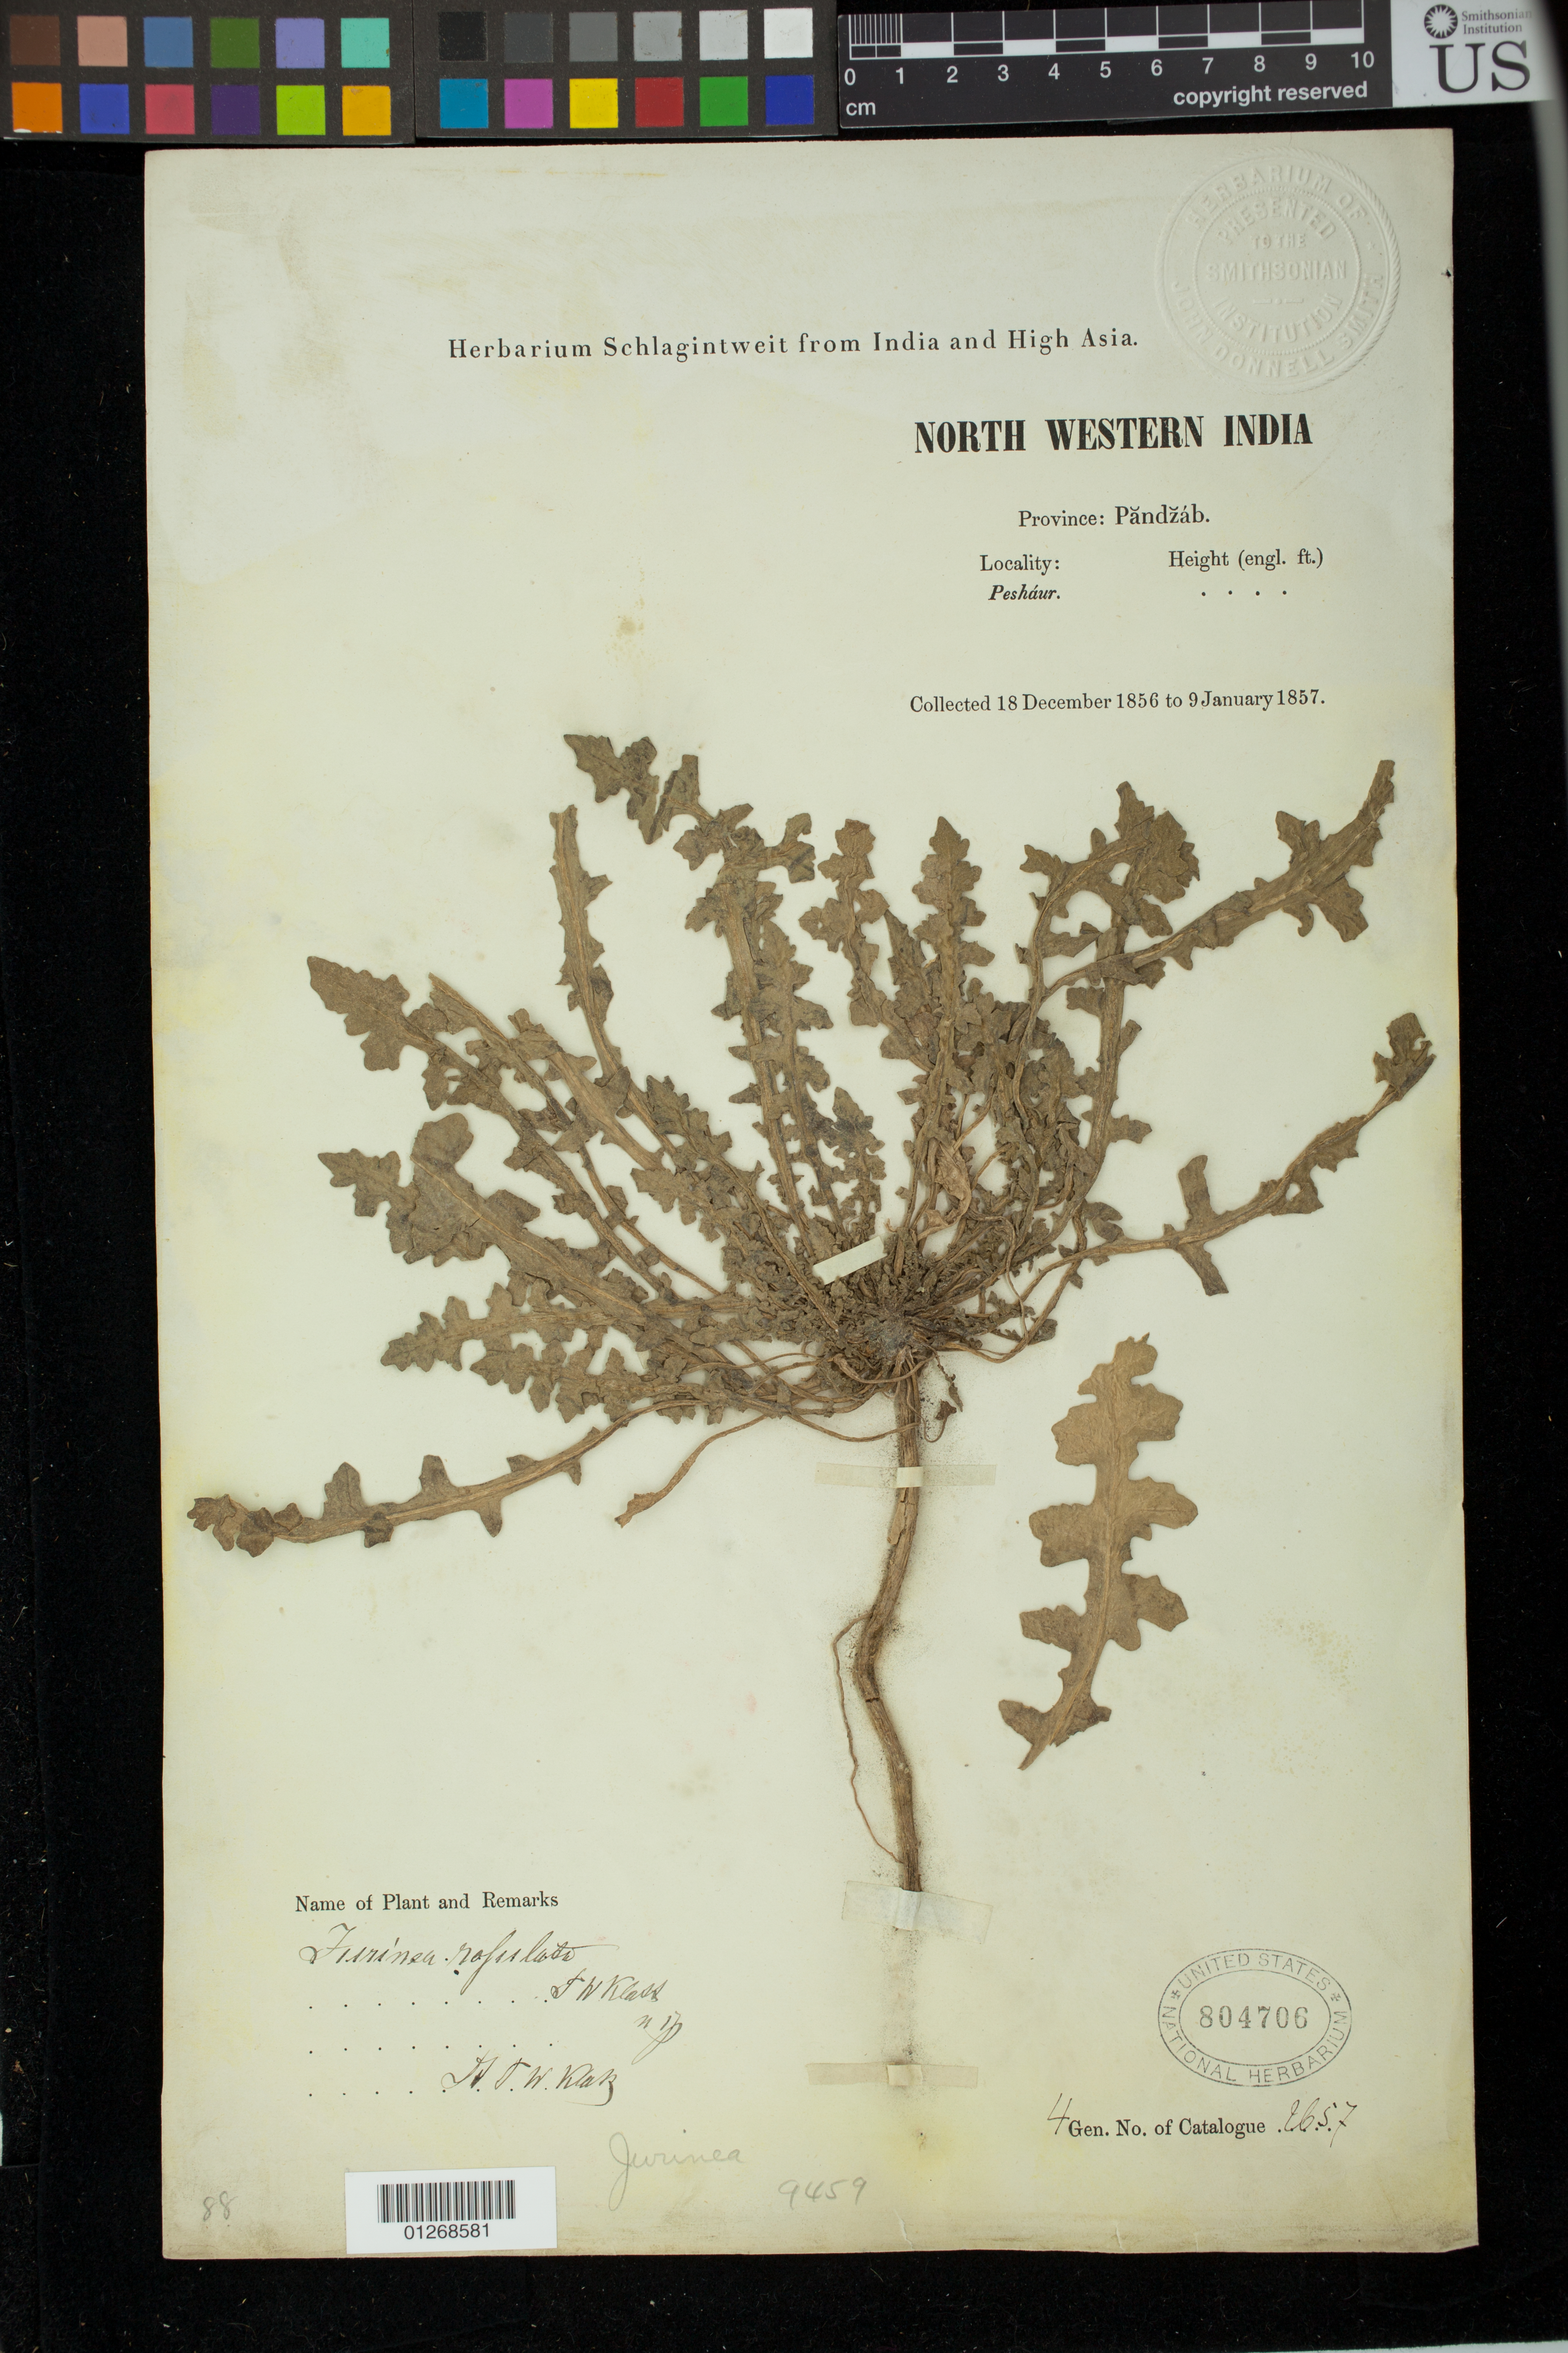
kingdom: Plantae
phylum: Tracheophyta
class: Magnoliopsida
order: Asterales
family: Asteraceae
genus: Jurinea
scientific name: Jurinea rosulata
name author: Klatt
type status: Possible Type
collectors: Herbarium Schlagintweit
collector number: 2657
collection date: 1856-12-18/1857-01-09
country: Pakistan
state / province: Khyber Pakhtunkhwa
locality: North Western India, Province Pandzab [Punjab], Pesháur [Peshawar]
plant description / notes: Surely original material, annotated by Klatt but dubiously a type; protologue does not cite 2657 (but cites cites several other collection numbers with same locality and collection date).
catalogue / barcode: US 804706